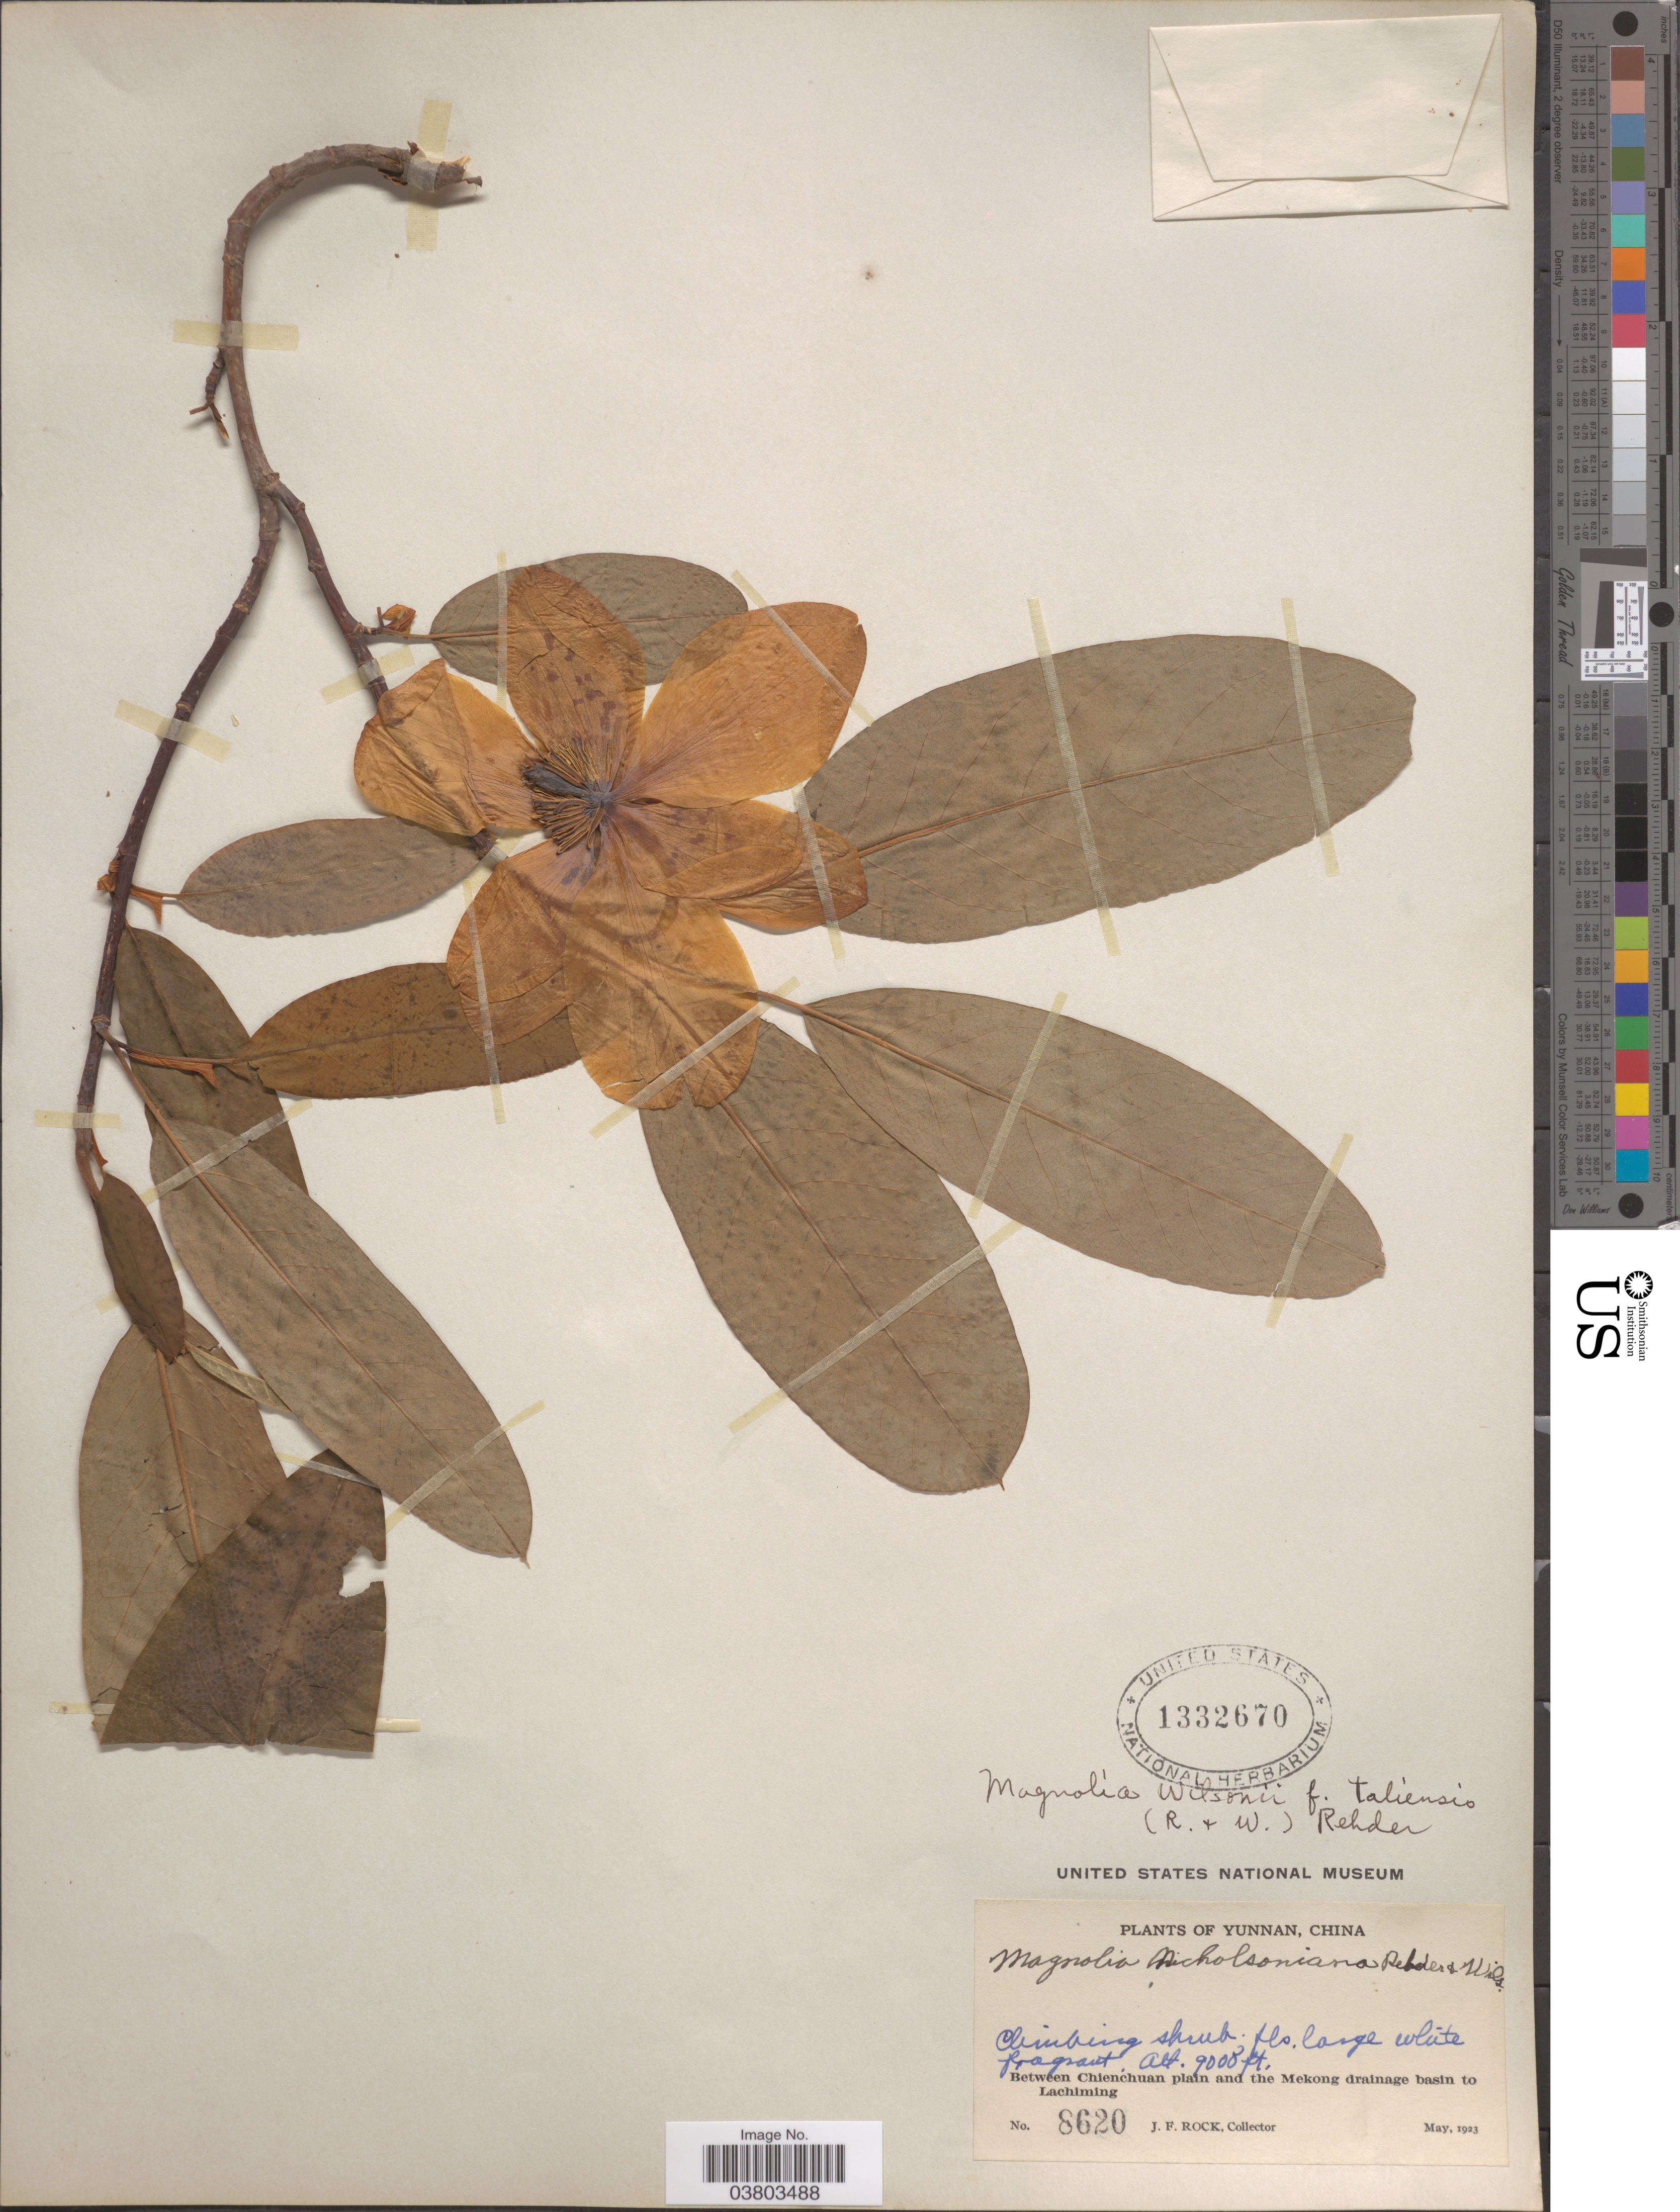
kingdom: Plantae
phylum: Tracheophyta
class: Magnoliopsida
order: Magnoliales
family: Magnoliaceae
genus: Magnolia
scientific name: Magnolia wilsonii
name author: (Finet & Gagnep.) Rehder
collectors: J. Rock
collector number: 8620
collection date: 1923-05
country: China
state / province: Yunnan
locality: Between Chienchuan plain and the Mekong drainage basin to Lachiming.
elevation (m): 2743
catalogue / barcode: US 1332670